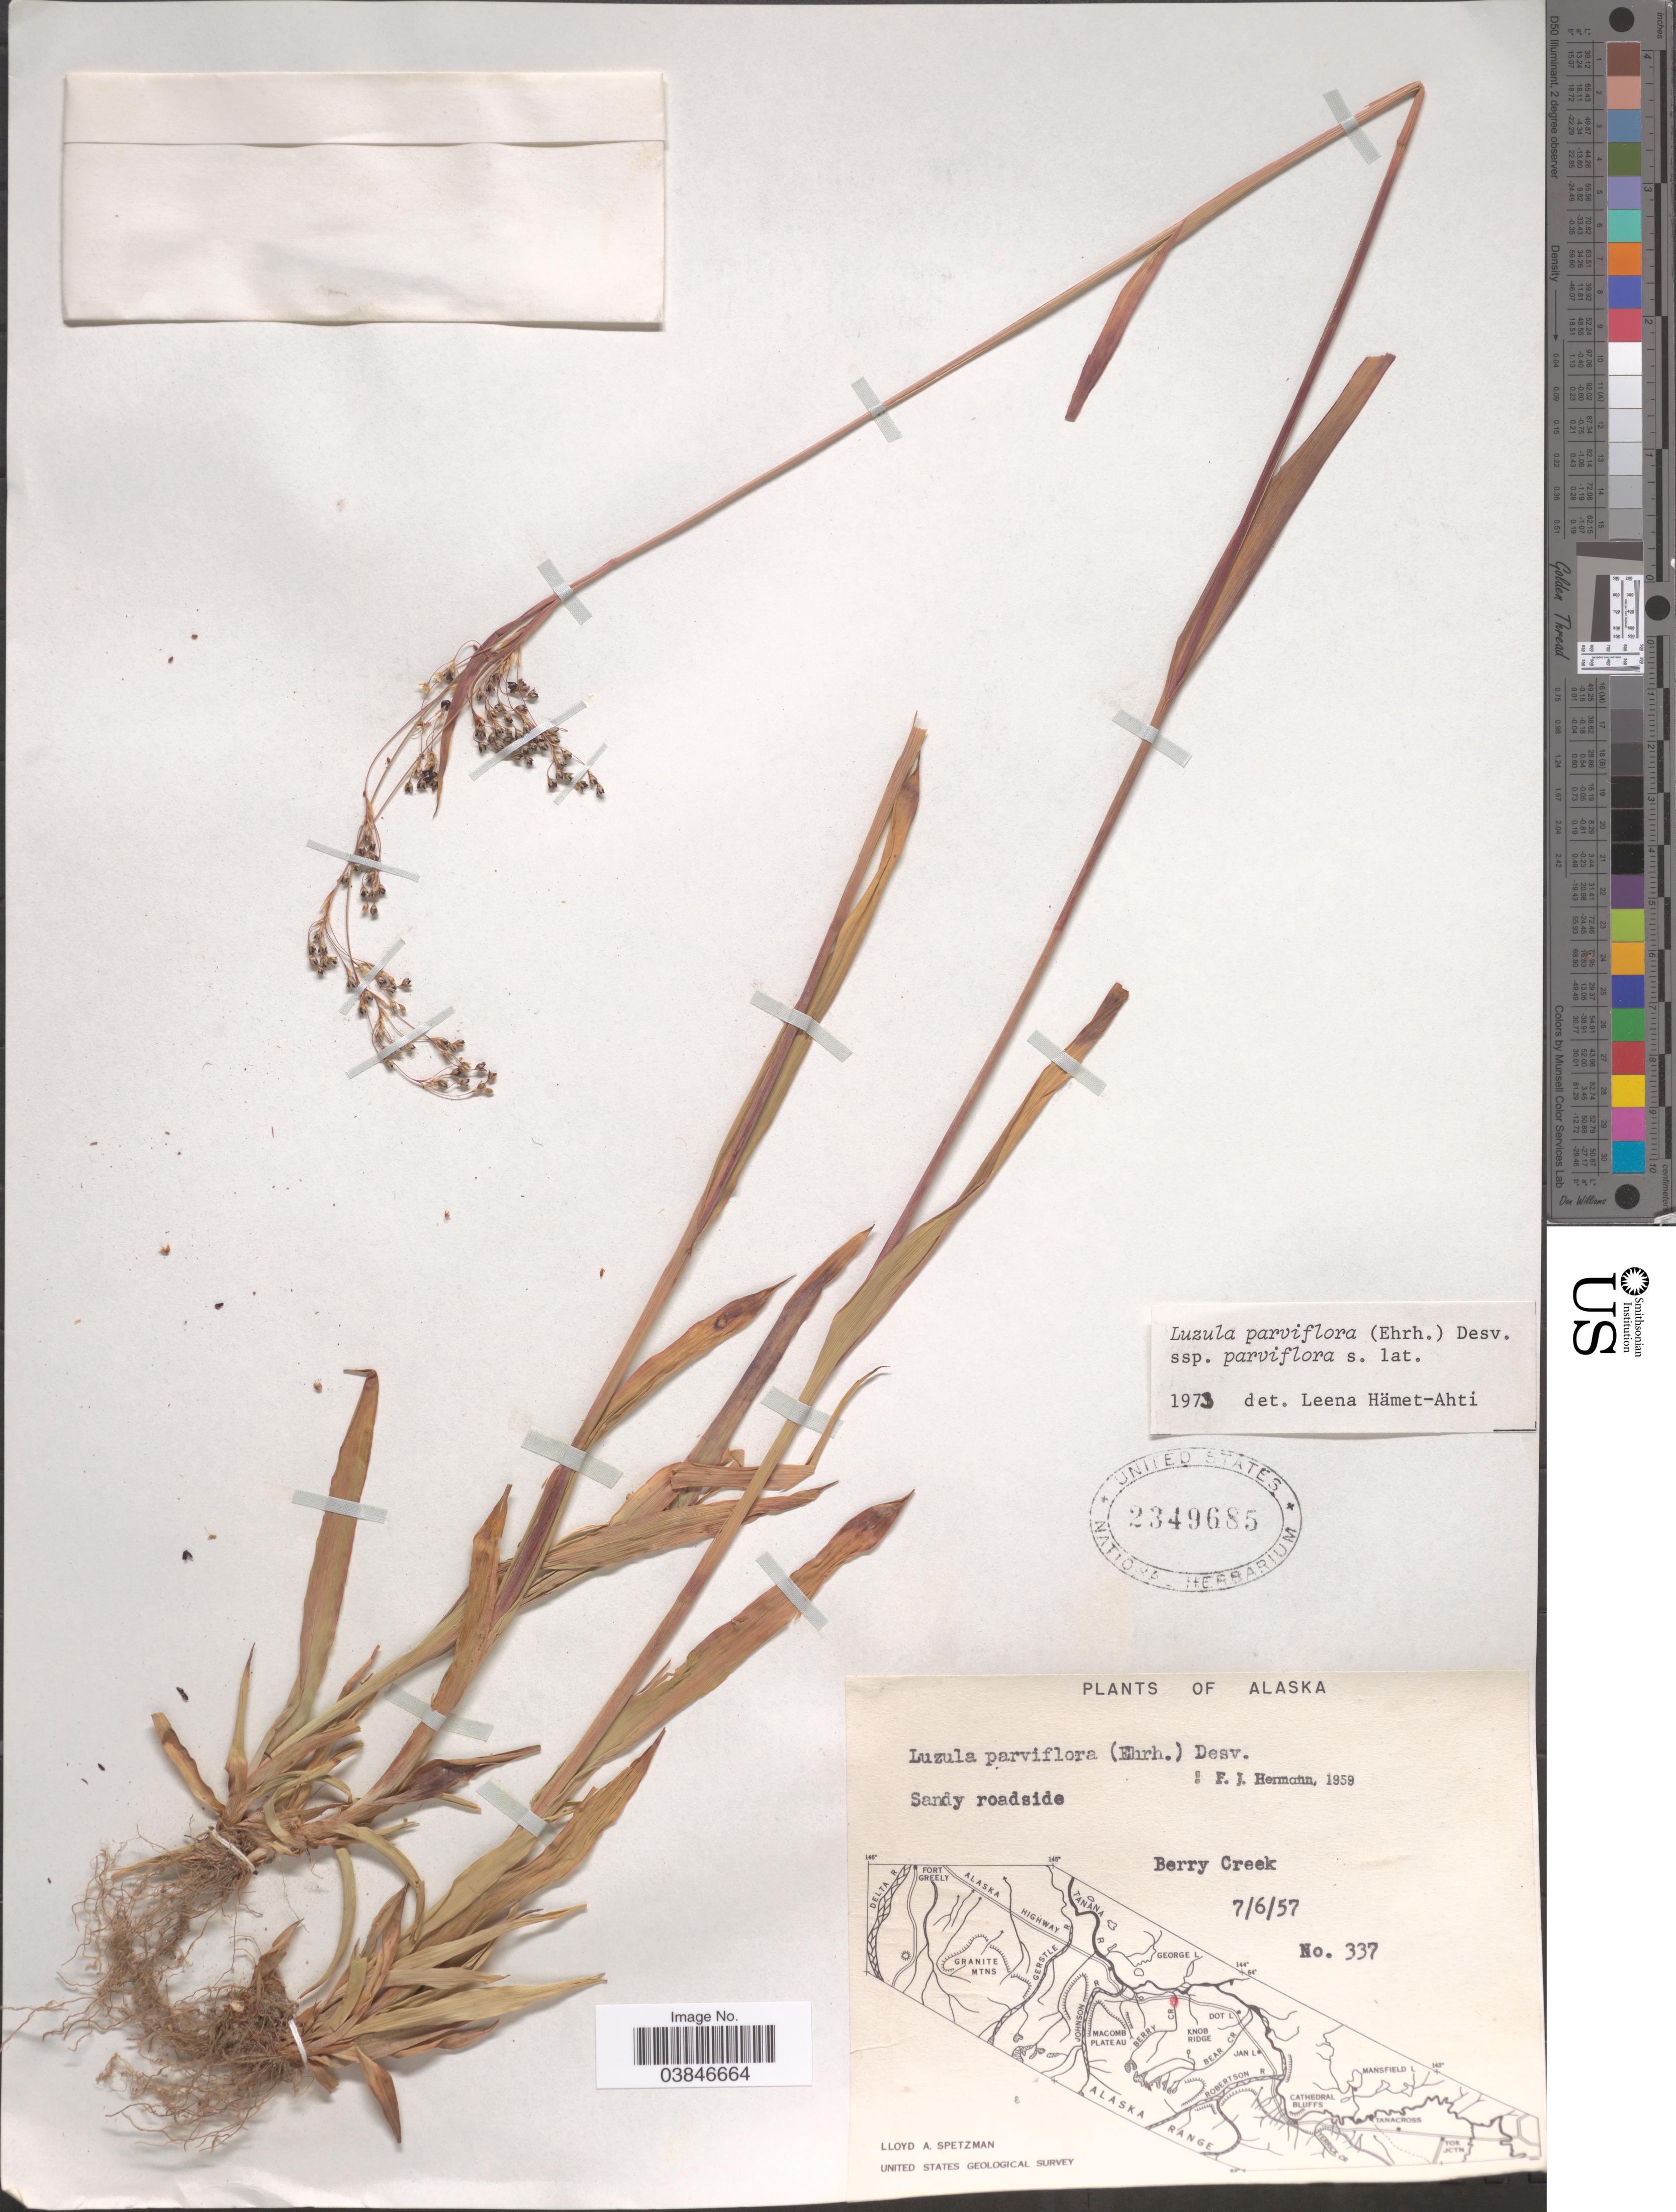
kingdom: Plantae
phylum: Tracheophyta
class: Liliopsida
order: Poales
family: Juncaceae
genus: Luzula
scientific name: Luzula parviflora subsp. parviflora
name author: (Ehrh.) Desv.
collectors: L. Spetzman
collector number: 337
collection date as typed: Transcribed d/m/y: 6/7/57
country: United States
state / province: Alaska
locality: Berry Creek.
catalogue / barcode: US 2349685